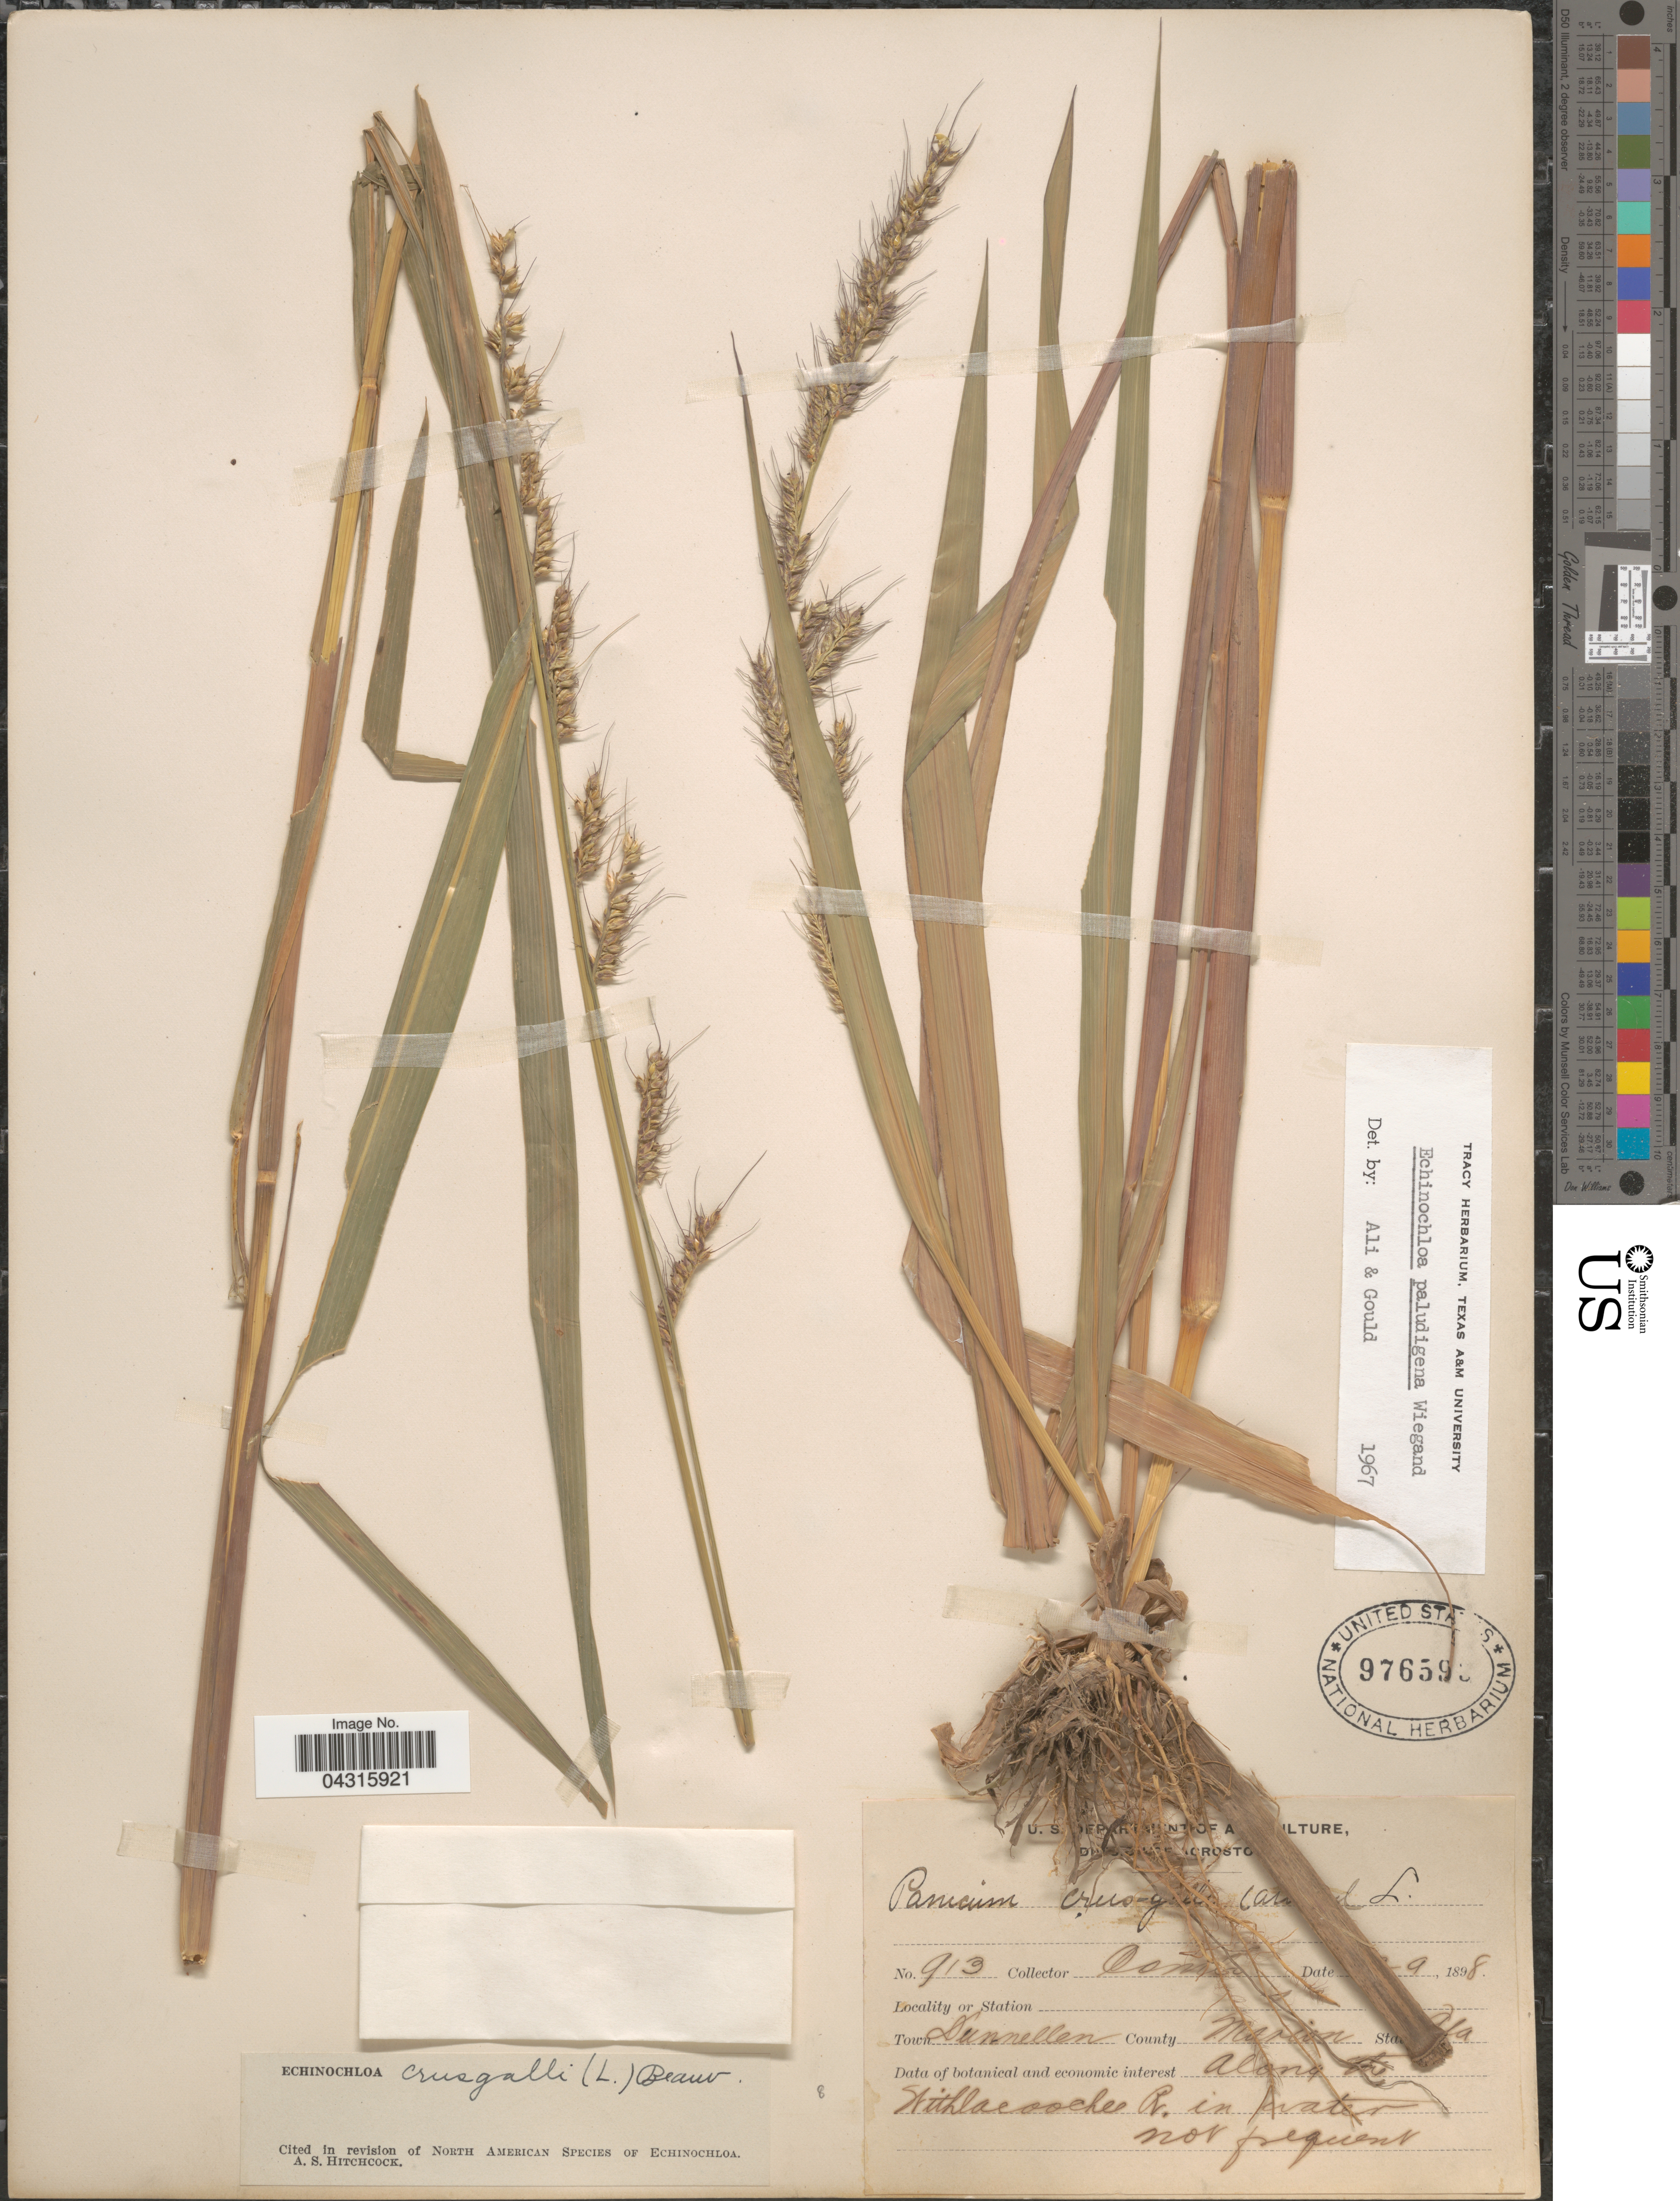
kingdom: Plantae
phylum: Tracheophyta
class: Liliopsida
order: Poales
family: Poaceae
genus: Echinochloa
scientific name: Echinochloa paludigena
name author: Wiegand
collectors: -. Combs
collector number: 913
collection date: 1898-03-09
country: United States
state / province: Florida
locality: Town Dunnellen. County Marion. Along the Withlacoochee R. in water.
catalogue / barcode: US 976593